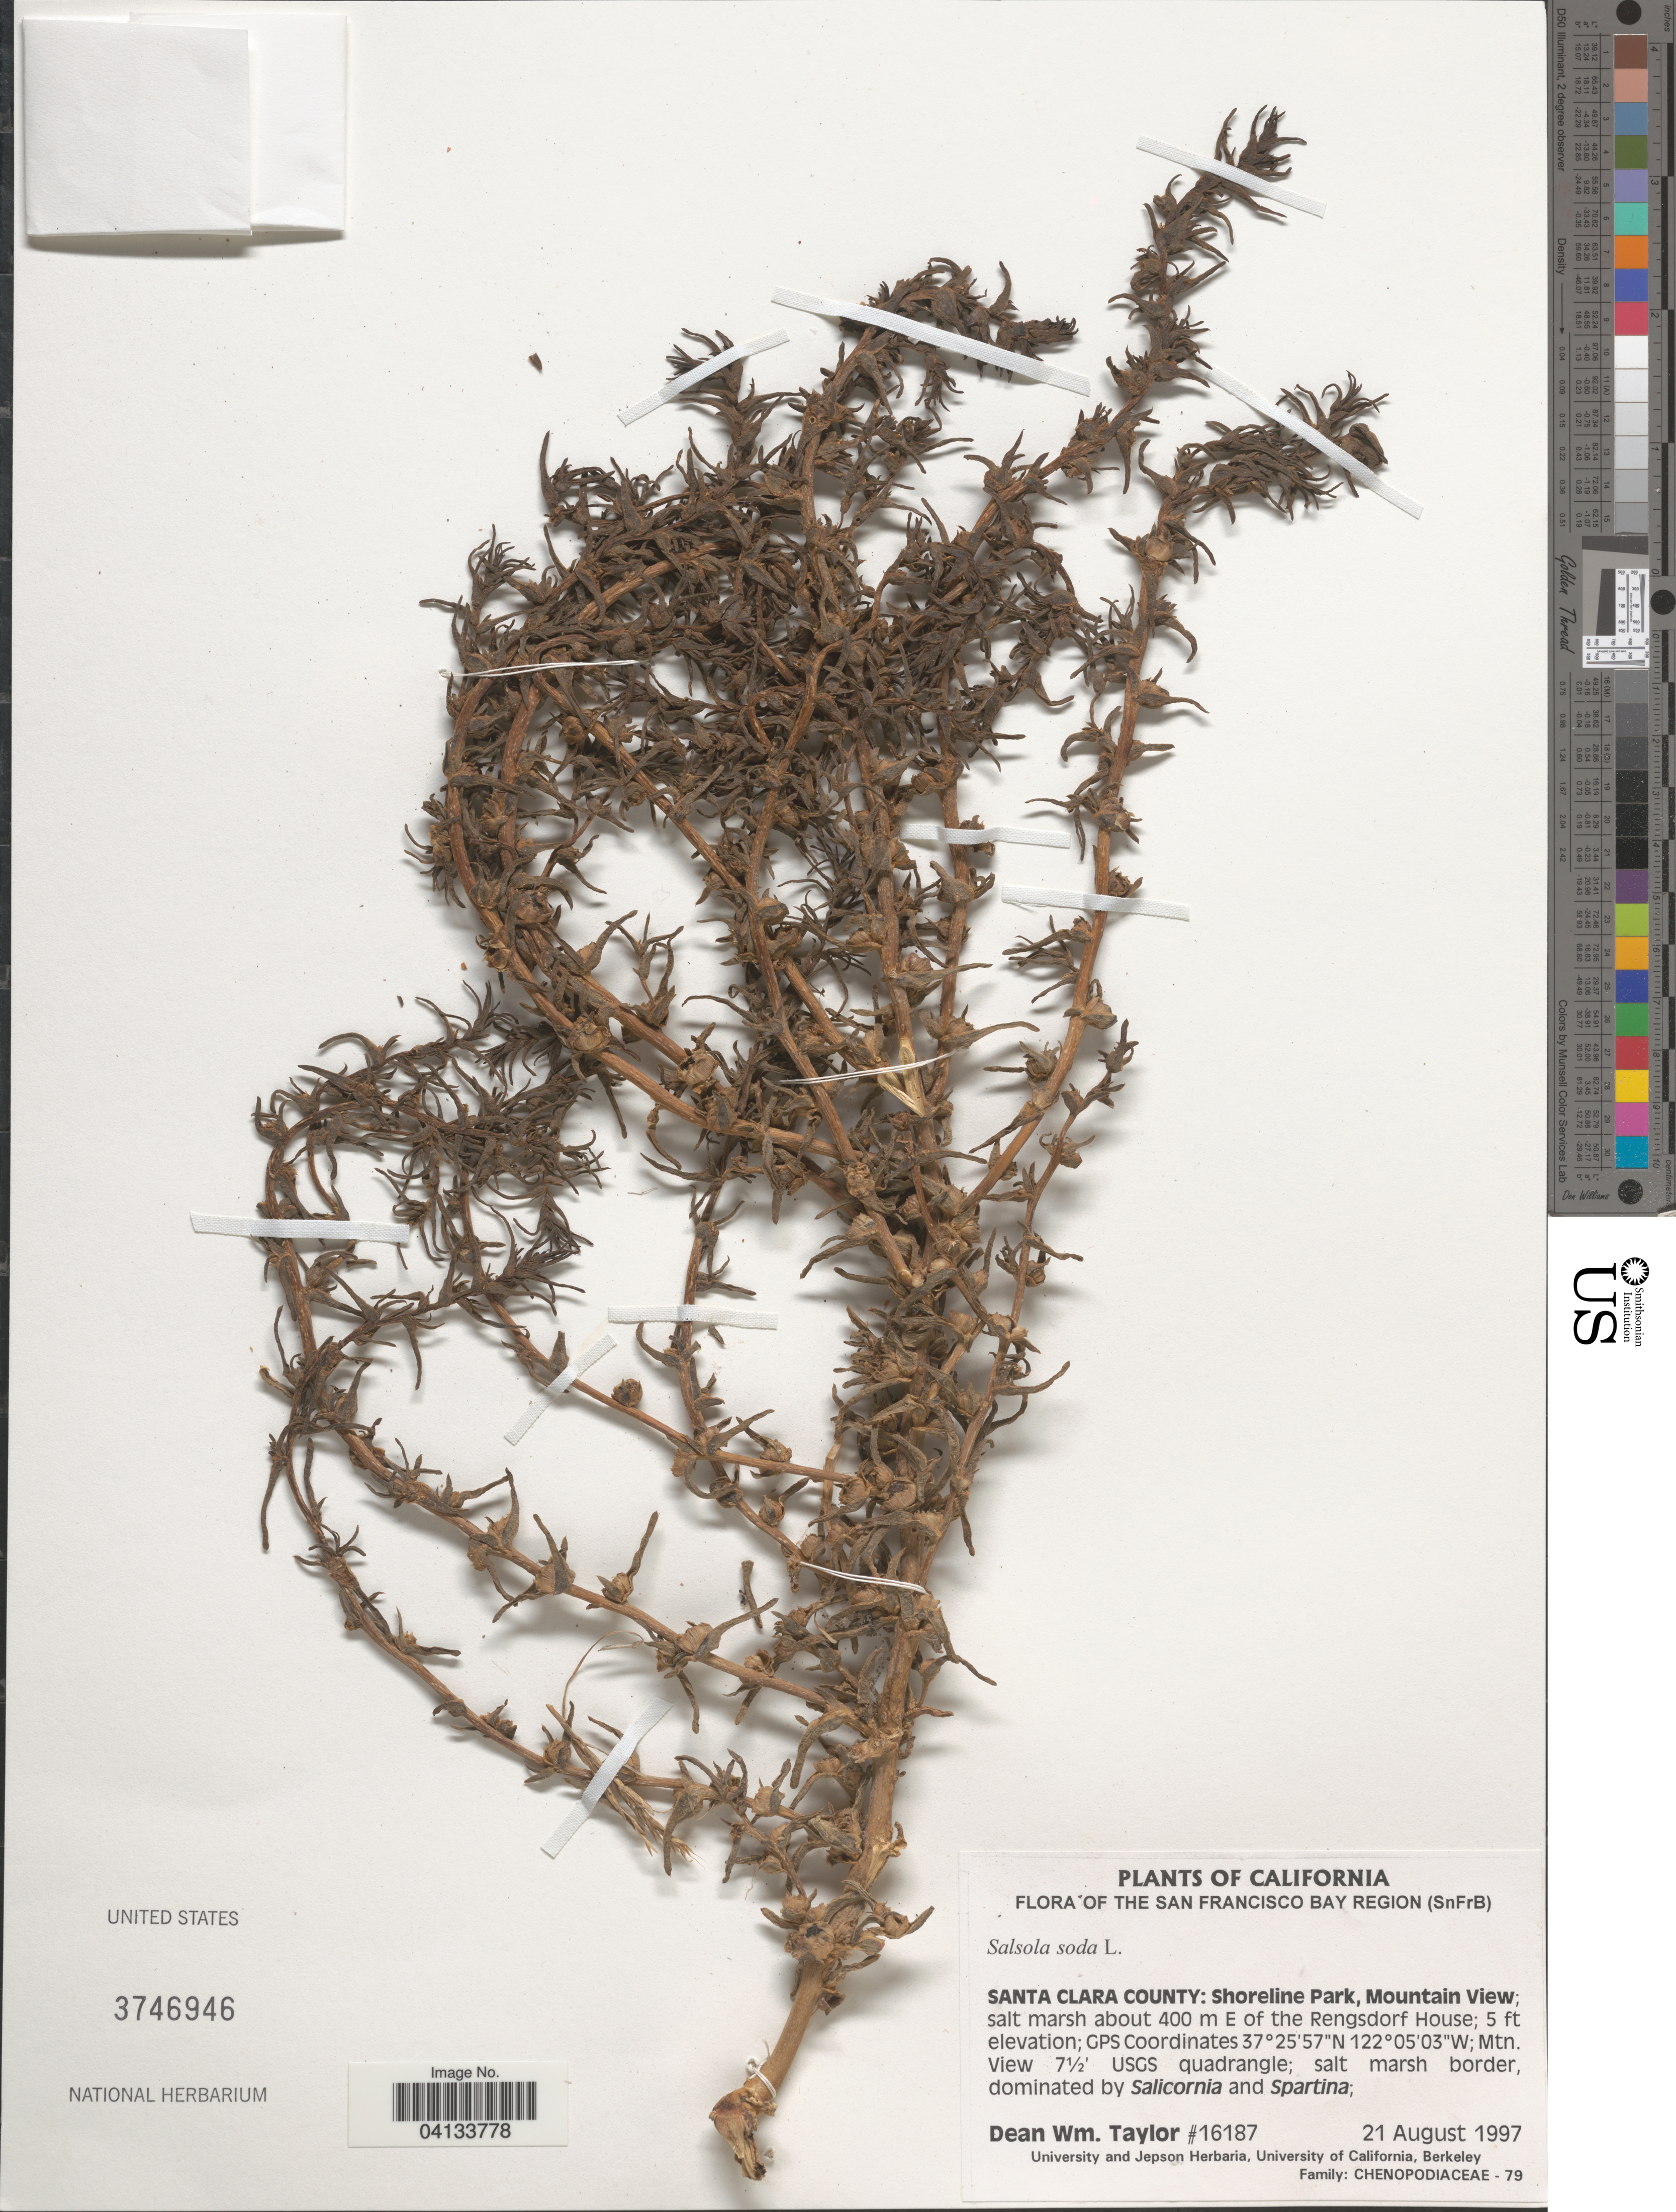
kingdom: Plantae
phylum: Tracheophyta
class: Magnoliopsida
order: Caryophyllales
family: Amaranthaceae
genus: Soda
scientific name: Soda inermis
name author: Fourr.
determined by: Strong, Mark T., (BOT), Smithsonian Institution - National Museum of Natural History (UNITED STATES)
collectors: D. W. Taylor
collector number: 16187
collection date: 1997-08-21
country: United States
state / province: California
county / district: Santa Clara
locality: The San Francisco Bay Region (SnFrB). Santa Clara County: Shoreline Park, Mountain View; salt marsh about 400 m E of the Rengsdorf House; Mtn. View 7½' USGS quadrangle.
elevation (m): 2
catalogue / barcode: US 3746946